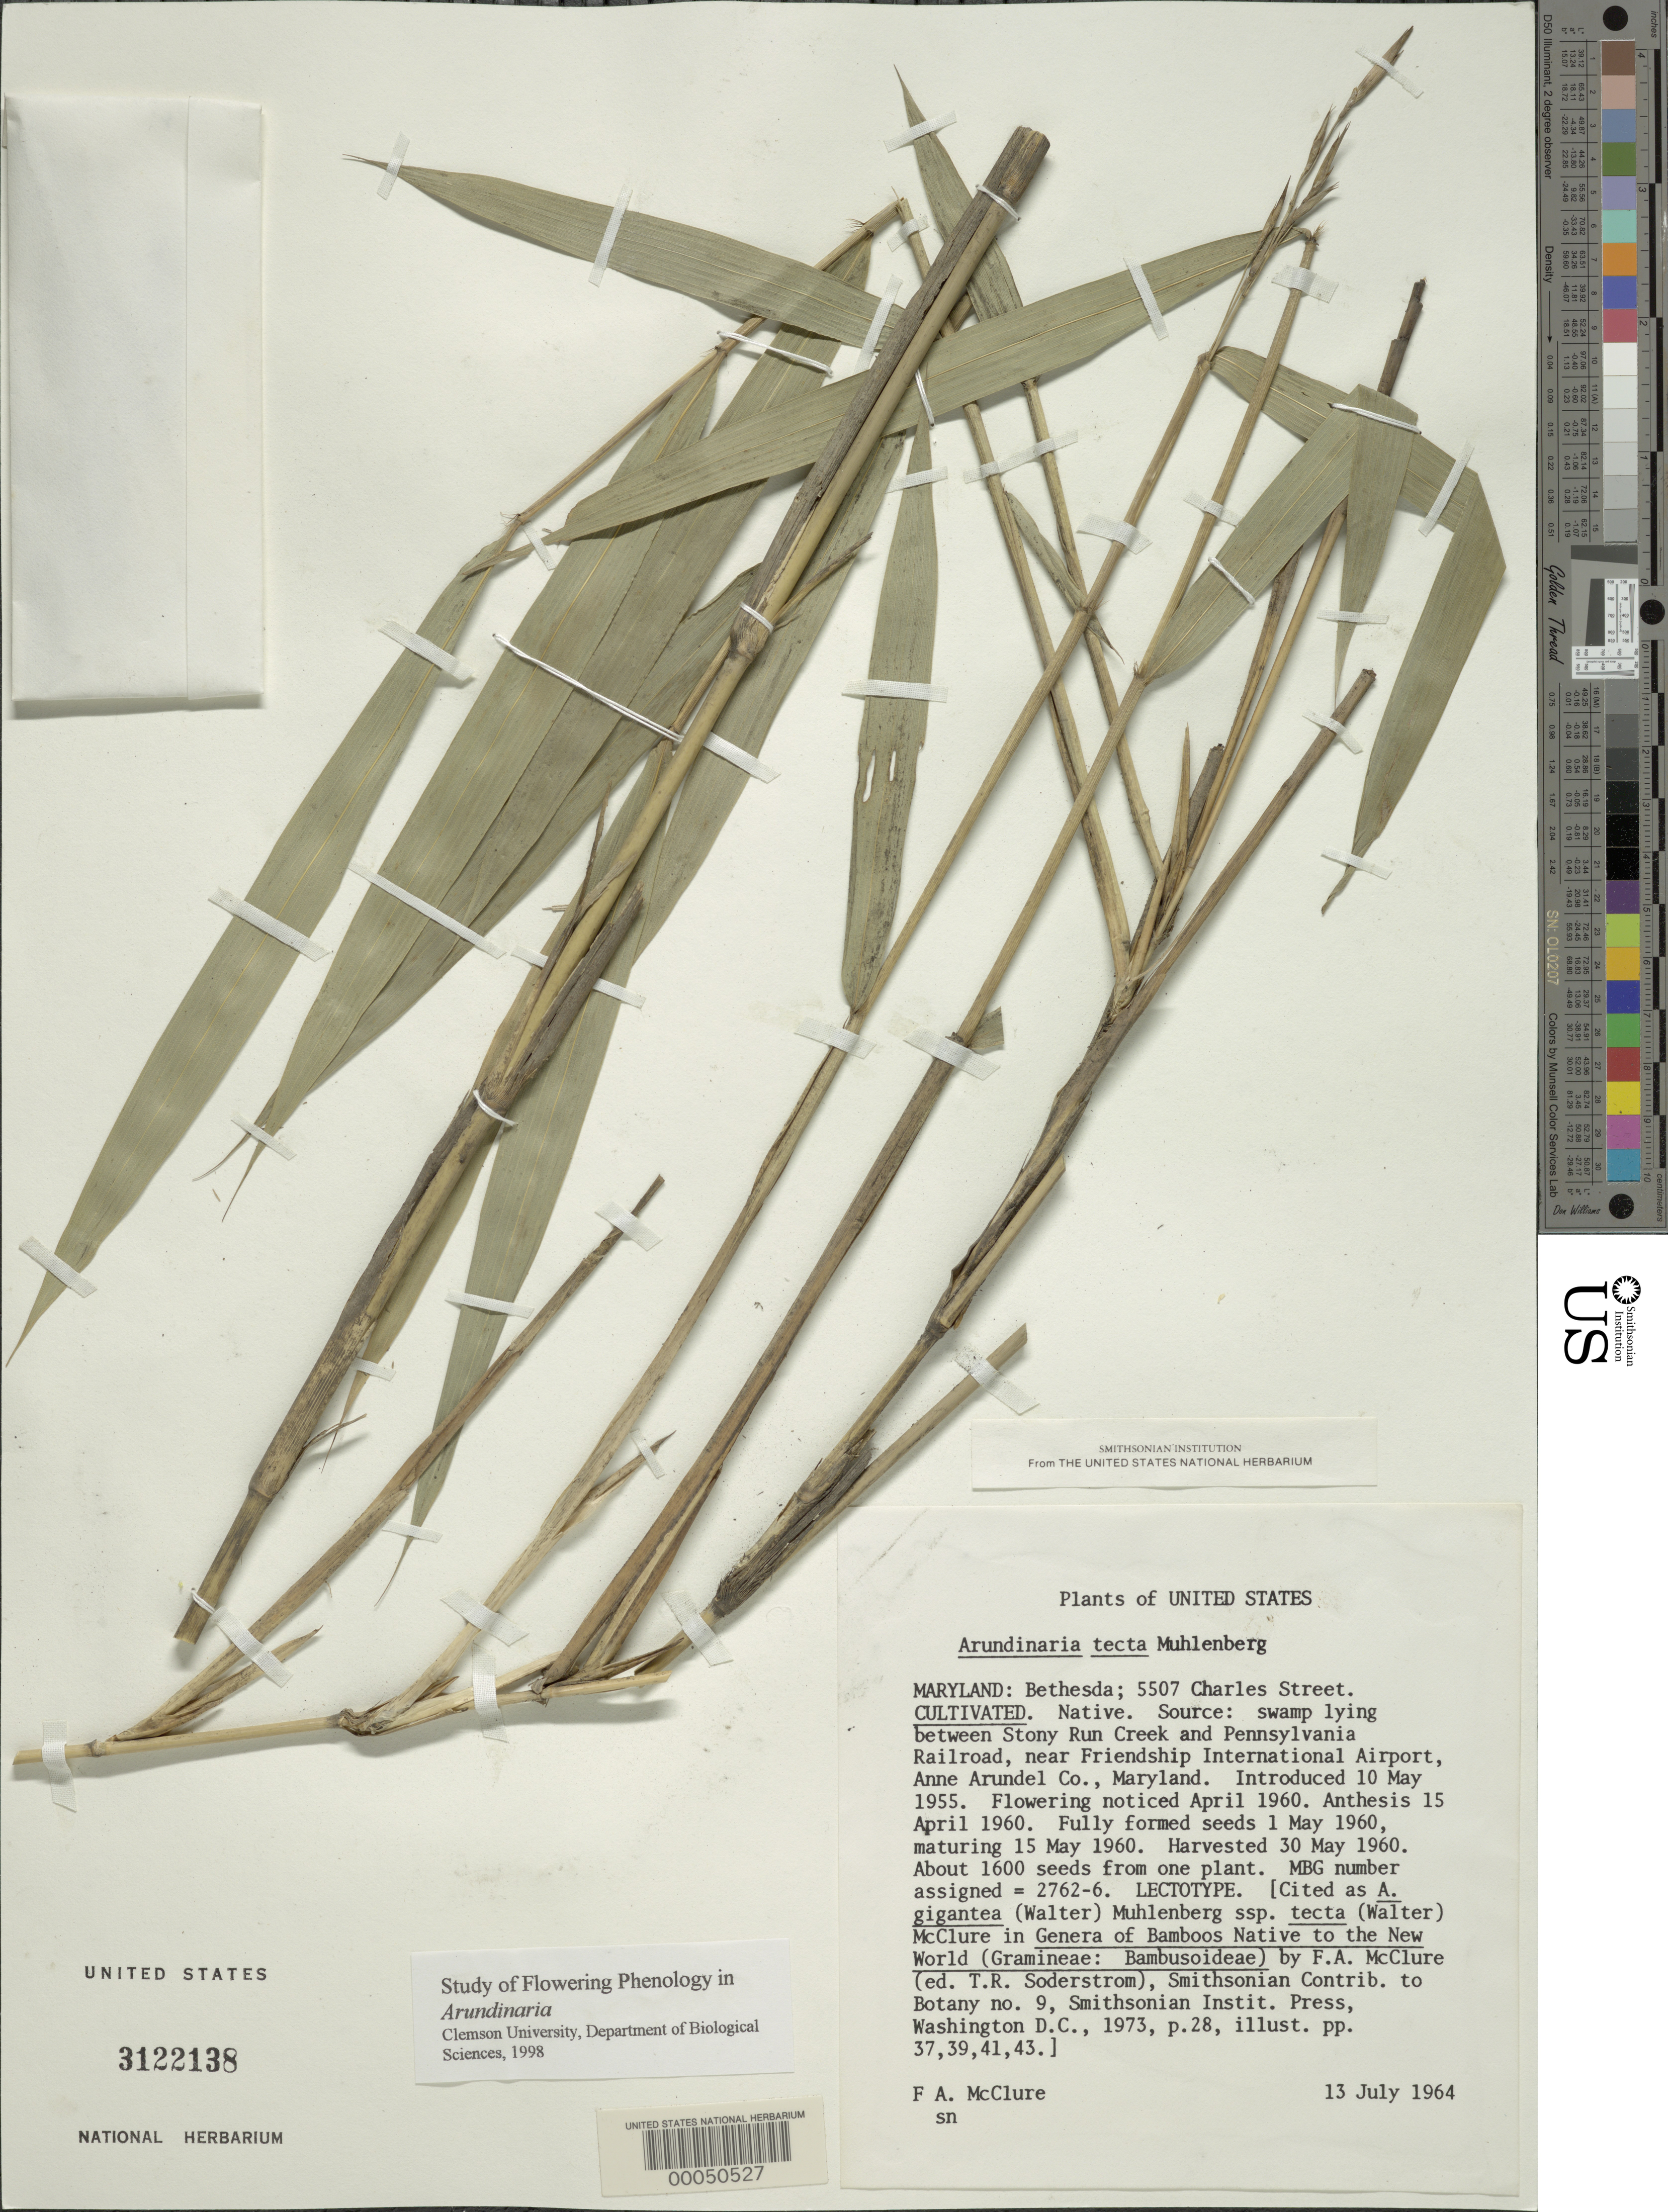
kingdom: Plantae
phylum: Tracheophyta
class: Liliopsida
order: Poales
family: Poaceae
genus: Arundinaria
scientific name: Arundinaria tecta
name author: (Walter) Muhl.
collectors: F. A. McClure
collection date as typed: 13 Jul 1964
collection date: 1964-07-13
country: United States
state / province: Maryland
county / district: Montgomery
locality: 5507 Charles Street, Bethesda (McClure's garden)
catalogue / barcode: US 3122138